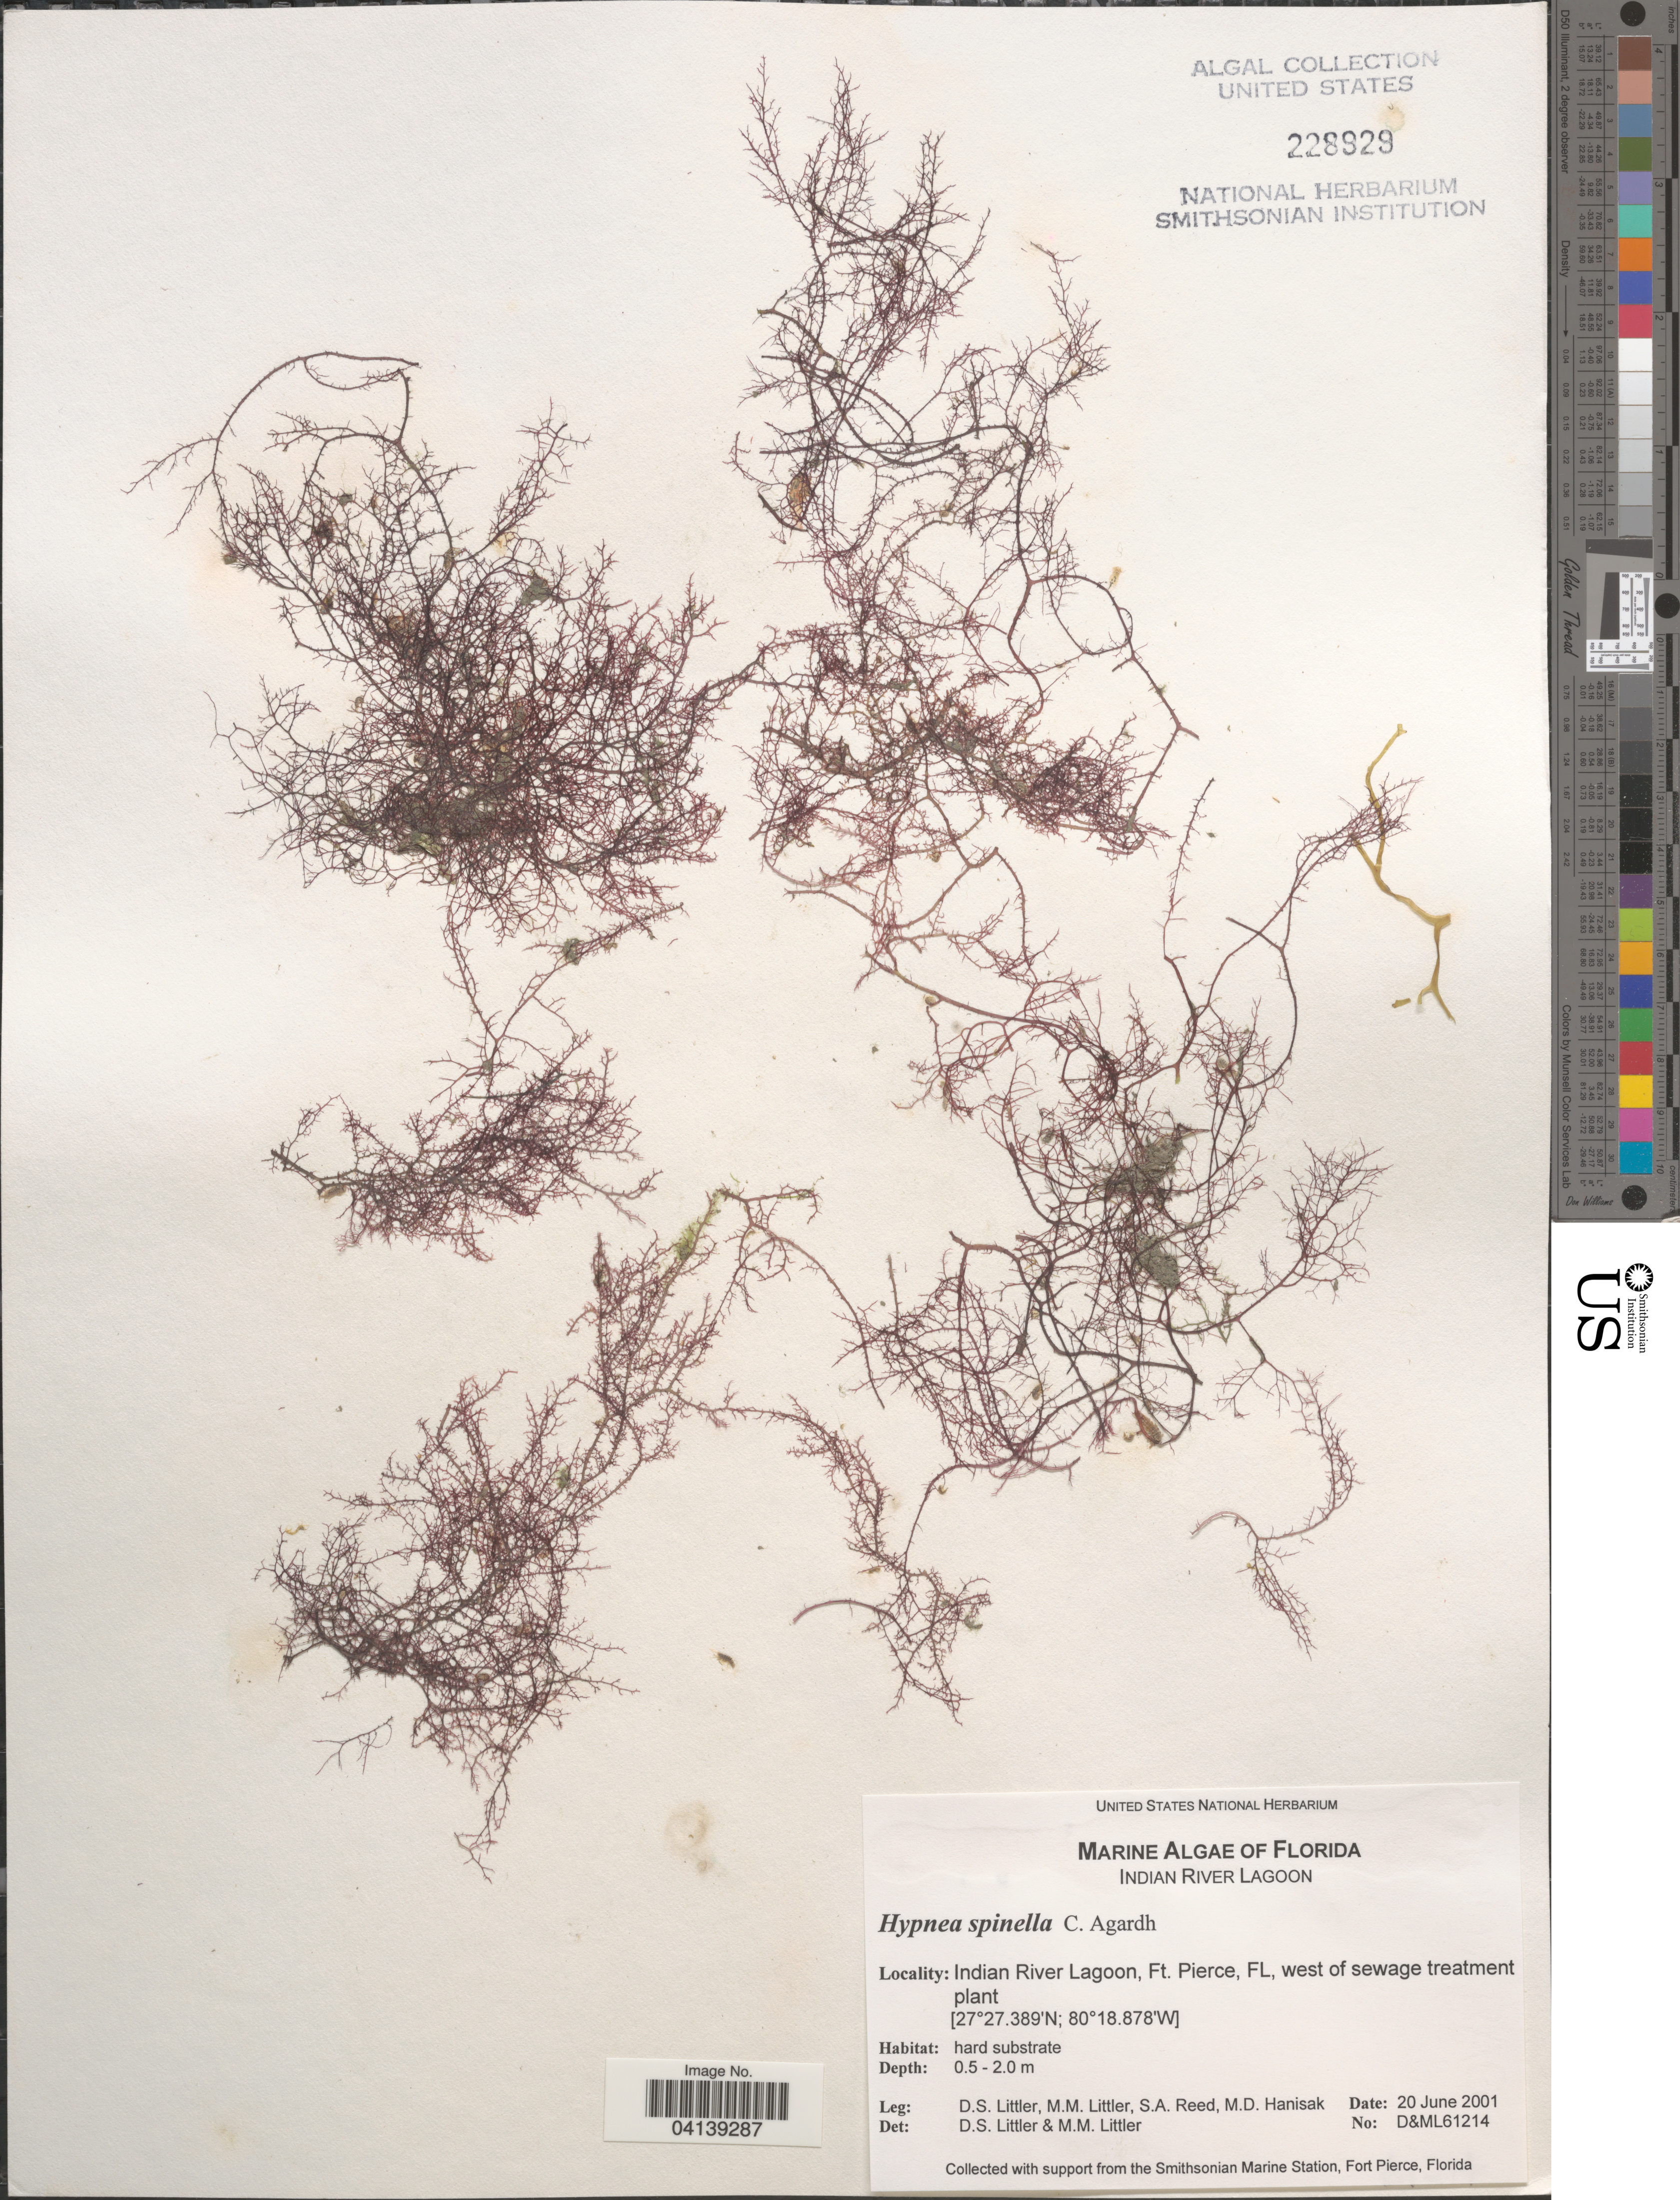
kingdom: Plantae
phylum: Rhodophyta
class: Florideophyceae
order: Gigartinales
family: Cystocloniaceae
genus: Hypnea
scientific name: Hypnea spinella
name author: (C. Agardh) Kütz.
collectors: D. S. Littler, S. Reed & M. Hanisak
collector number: D&ML61214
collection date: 2001-06-20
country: United States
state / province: Florida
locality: Indian River Lagoon, Ft. Pierce, west of sewage treatment plant.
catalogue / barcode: US 228929